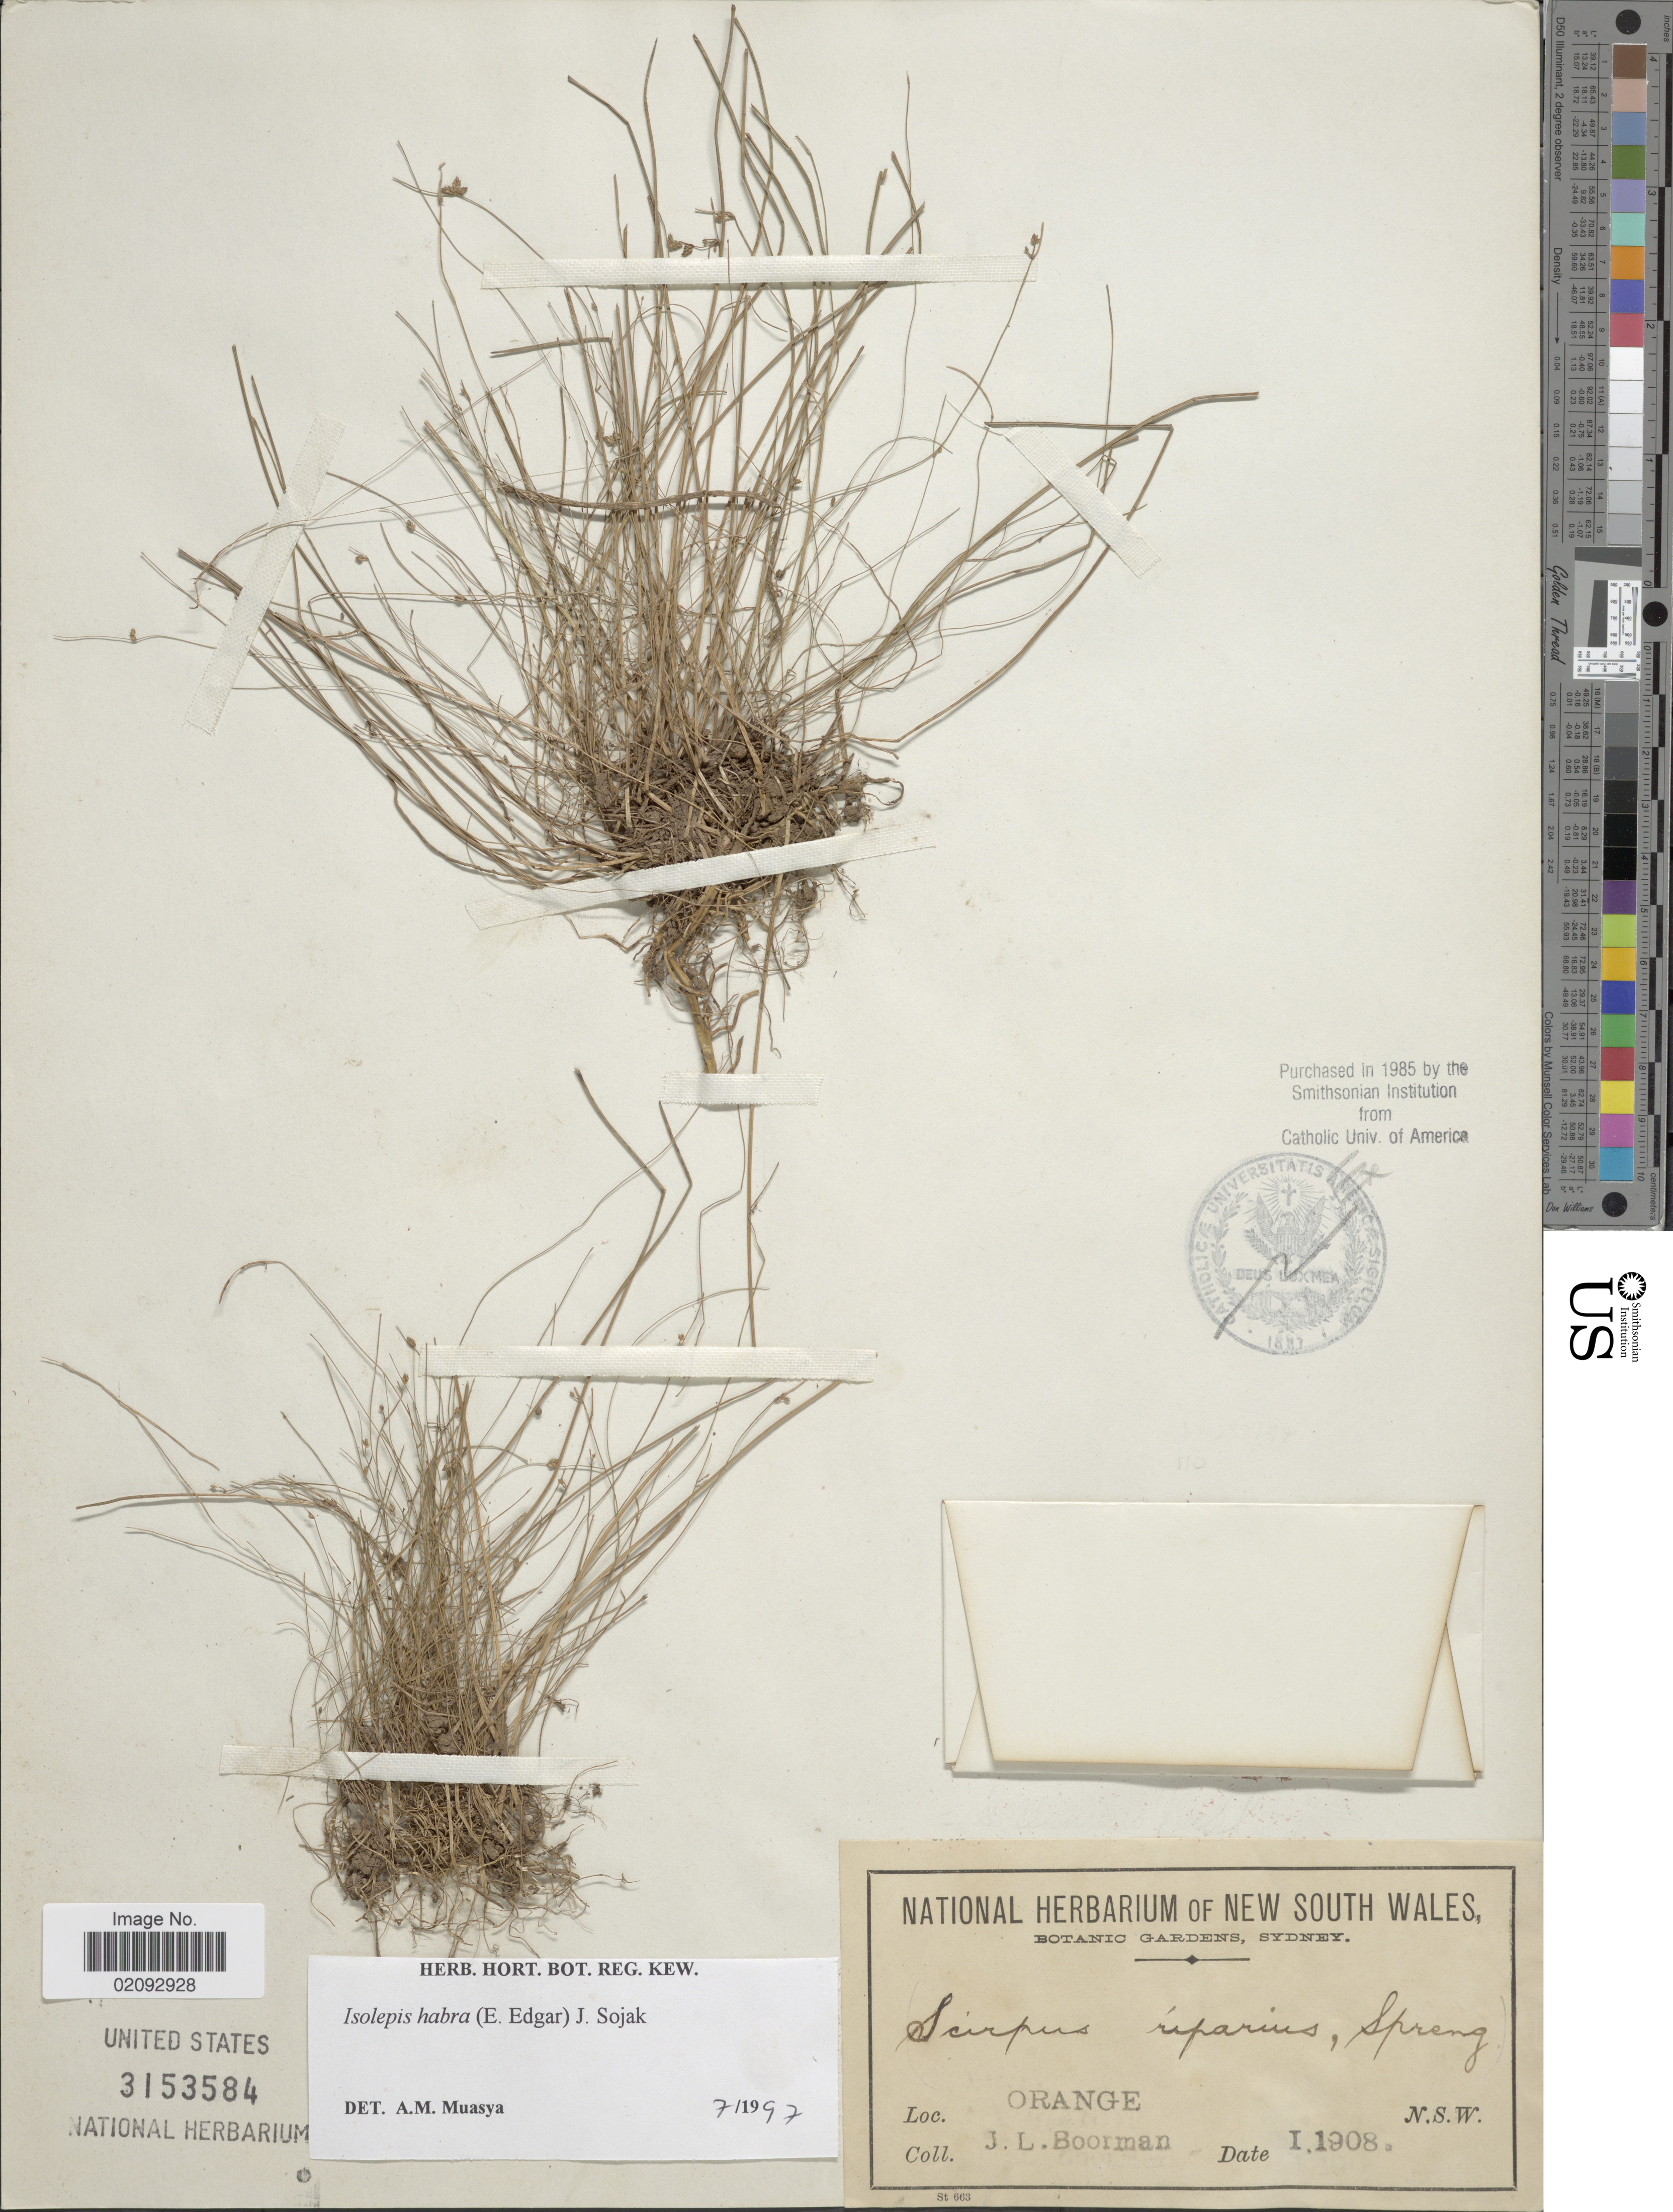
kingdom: Plantae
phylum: Tracheophyta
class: Liliopsida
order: Poales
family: Cyperaceae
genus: Isolepis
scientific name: Isolepis habra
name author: (Edgar) Soják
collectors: J. Boorman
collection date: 1908-01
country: Australia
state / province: New South Wales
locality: Orange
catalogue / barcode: US 3153584